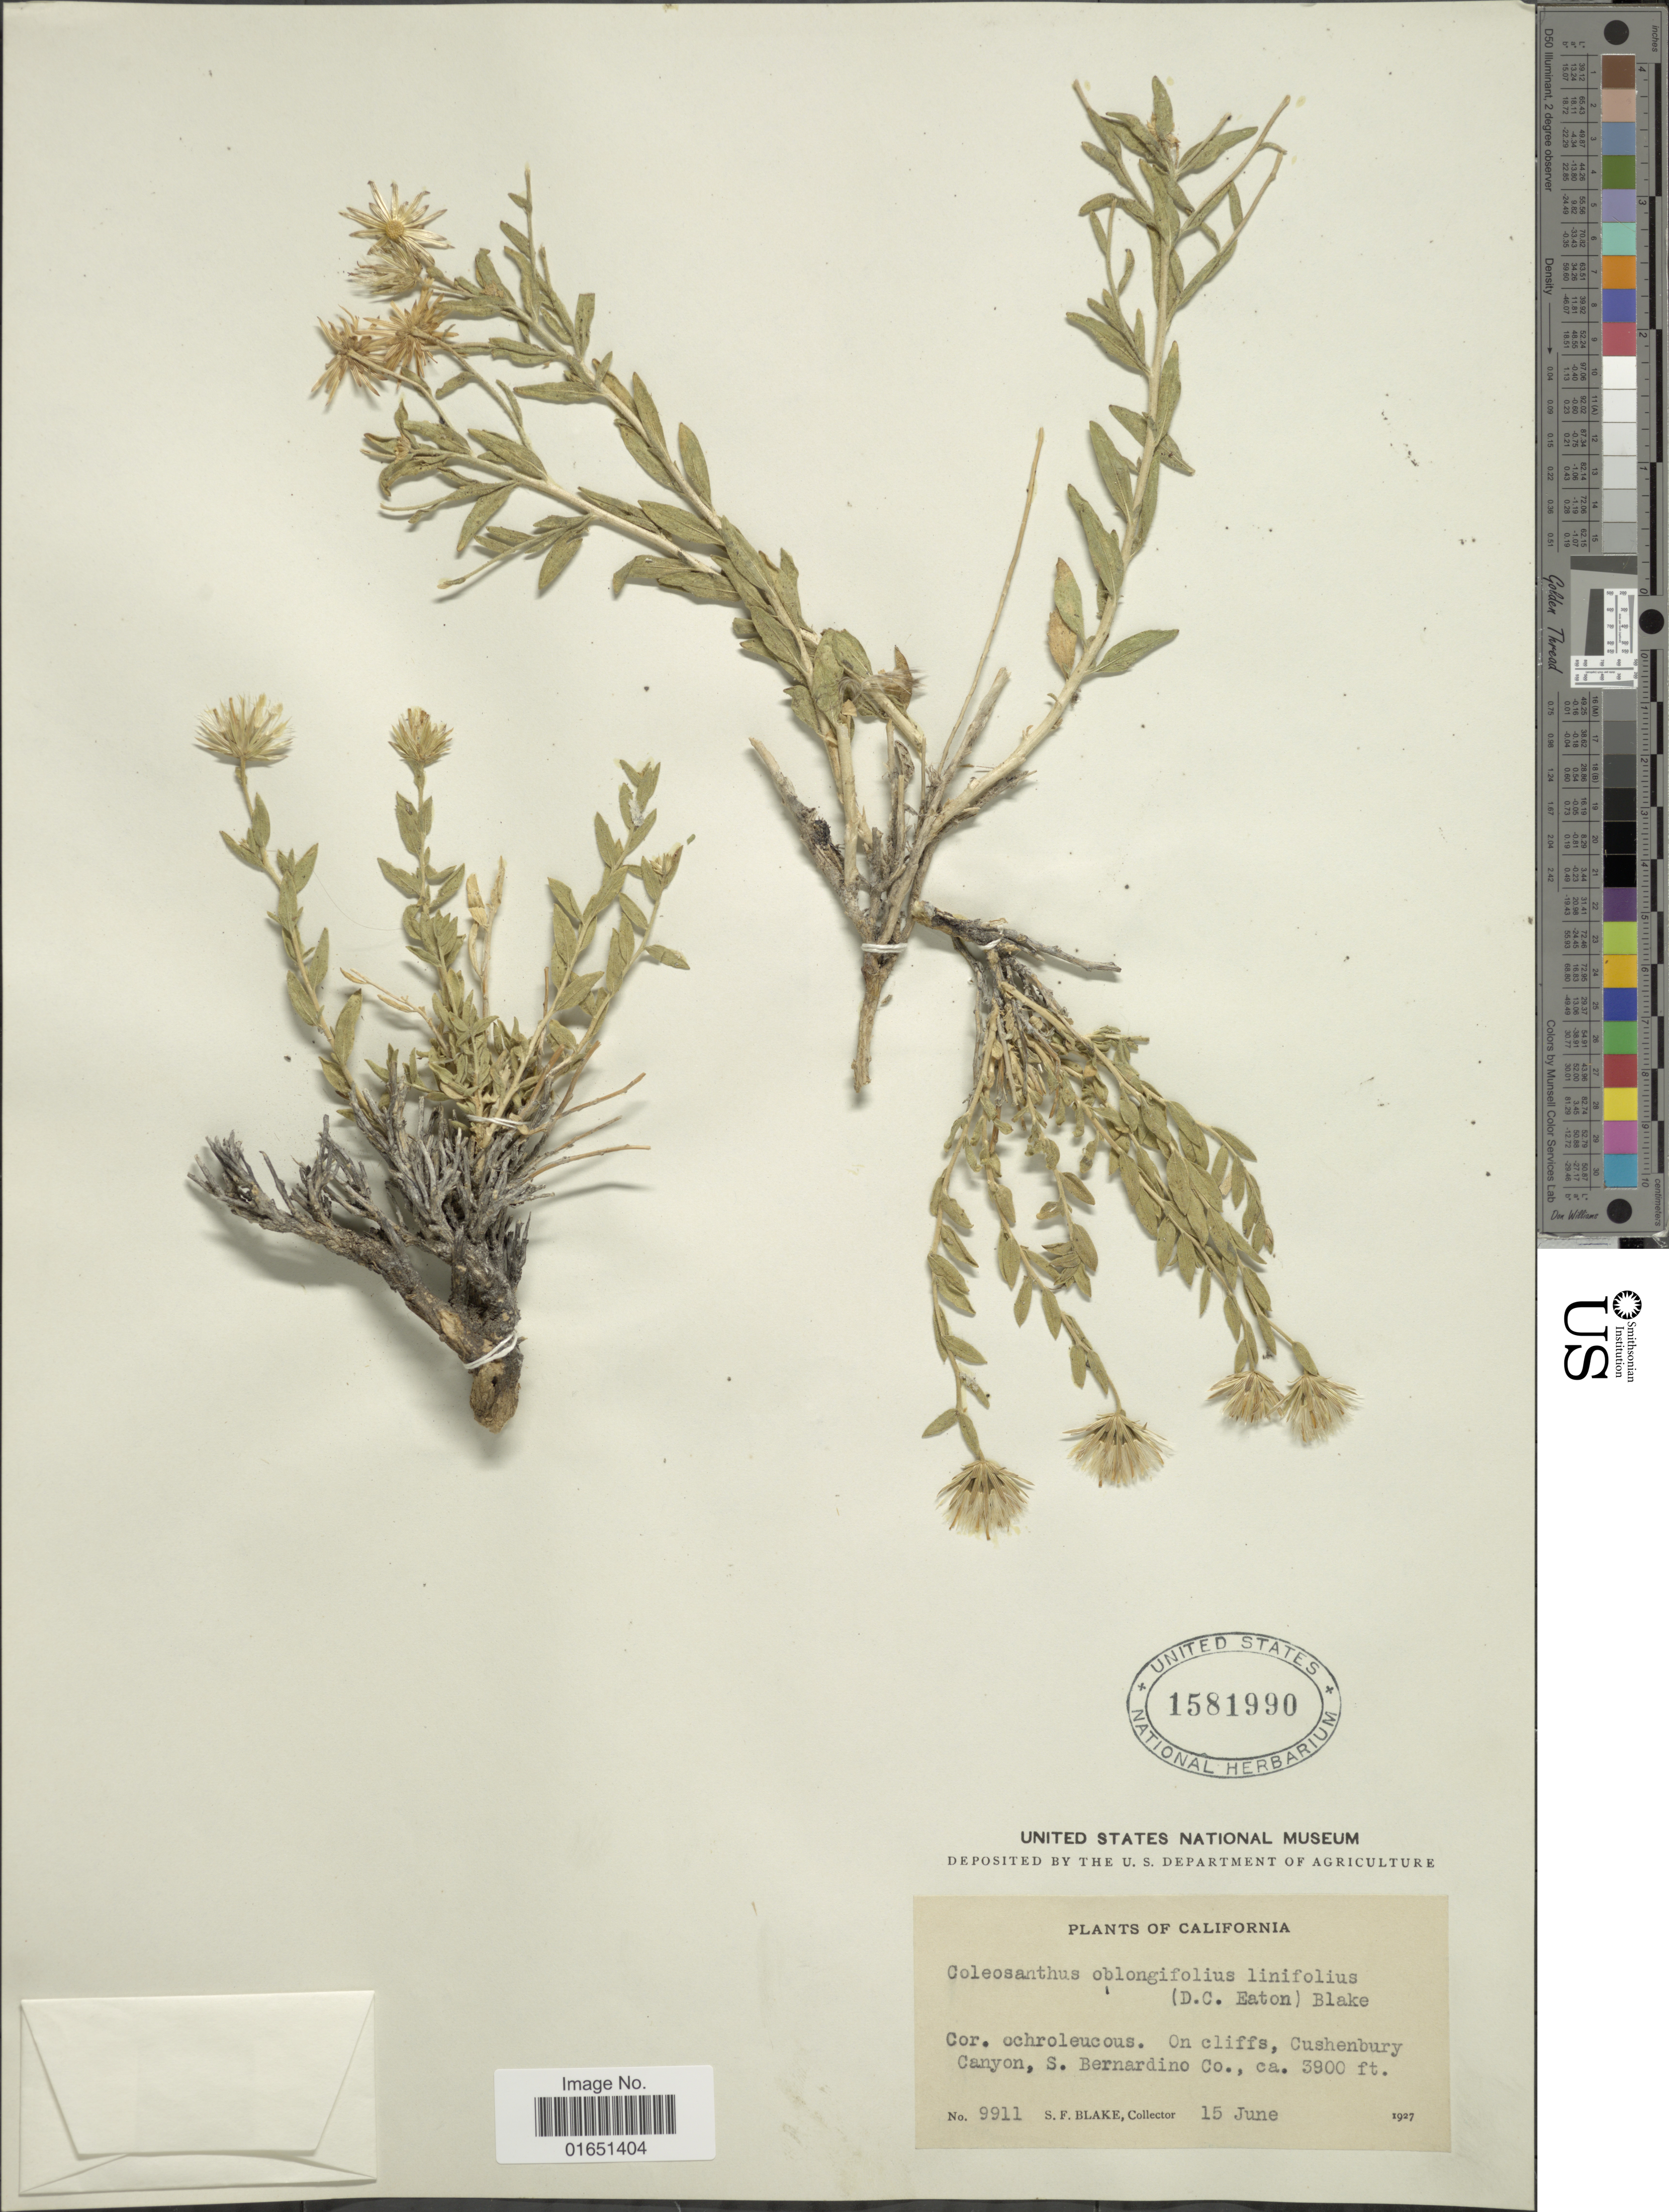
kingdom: Plantae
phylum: Tracheophyta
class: Magnoliopsida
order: Asterales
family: Asteraceae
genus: Brickellia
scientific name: Brickellia oblongifolia var. linifolia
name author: (D.C. Eaton) B.L. Rob.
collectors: S. Blake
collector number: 9911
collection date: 1927-06-15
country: United States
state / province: California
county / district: San Bernardino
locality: On cliffs, Cushenburry Canyon, S. Bernardino Co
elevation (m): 1189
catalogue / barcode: US 1581990